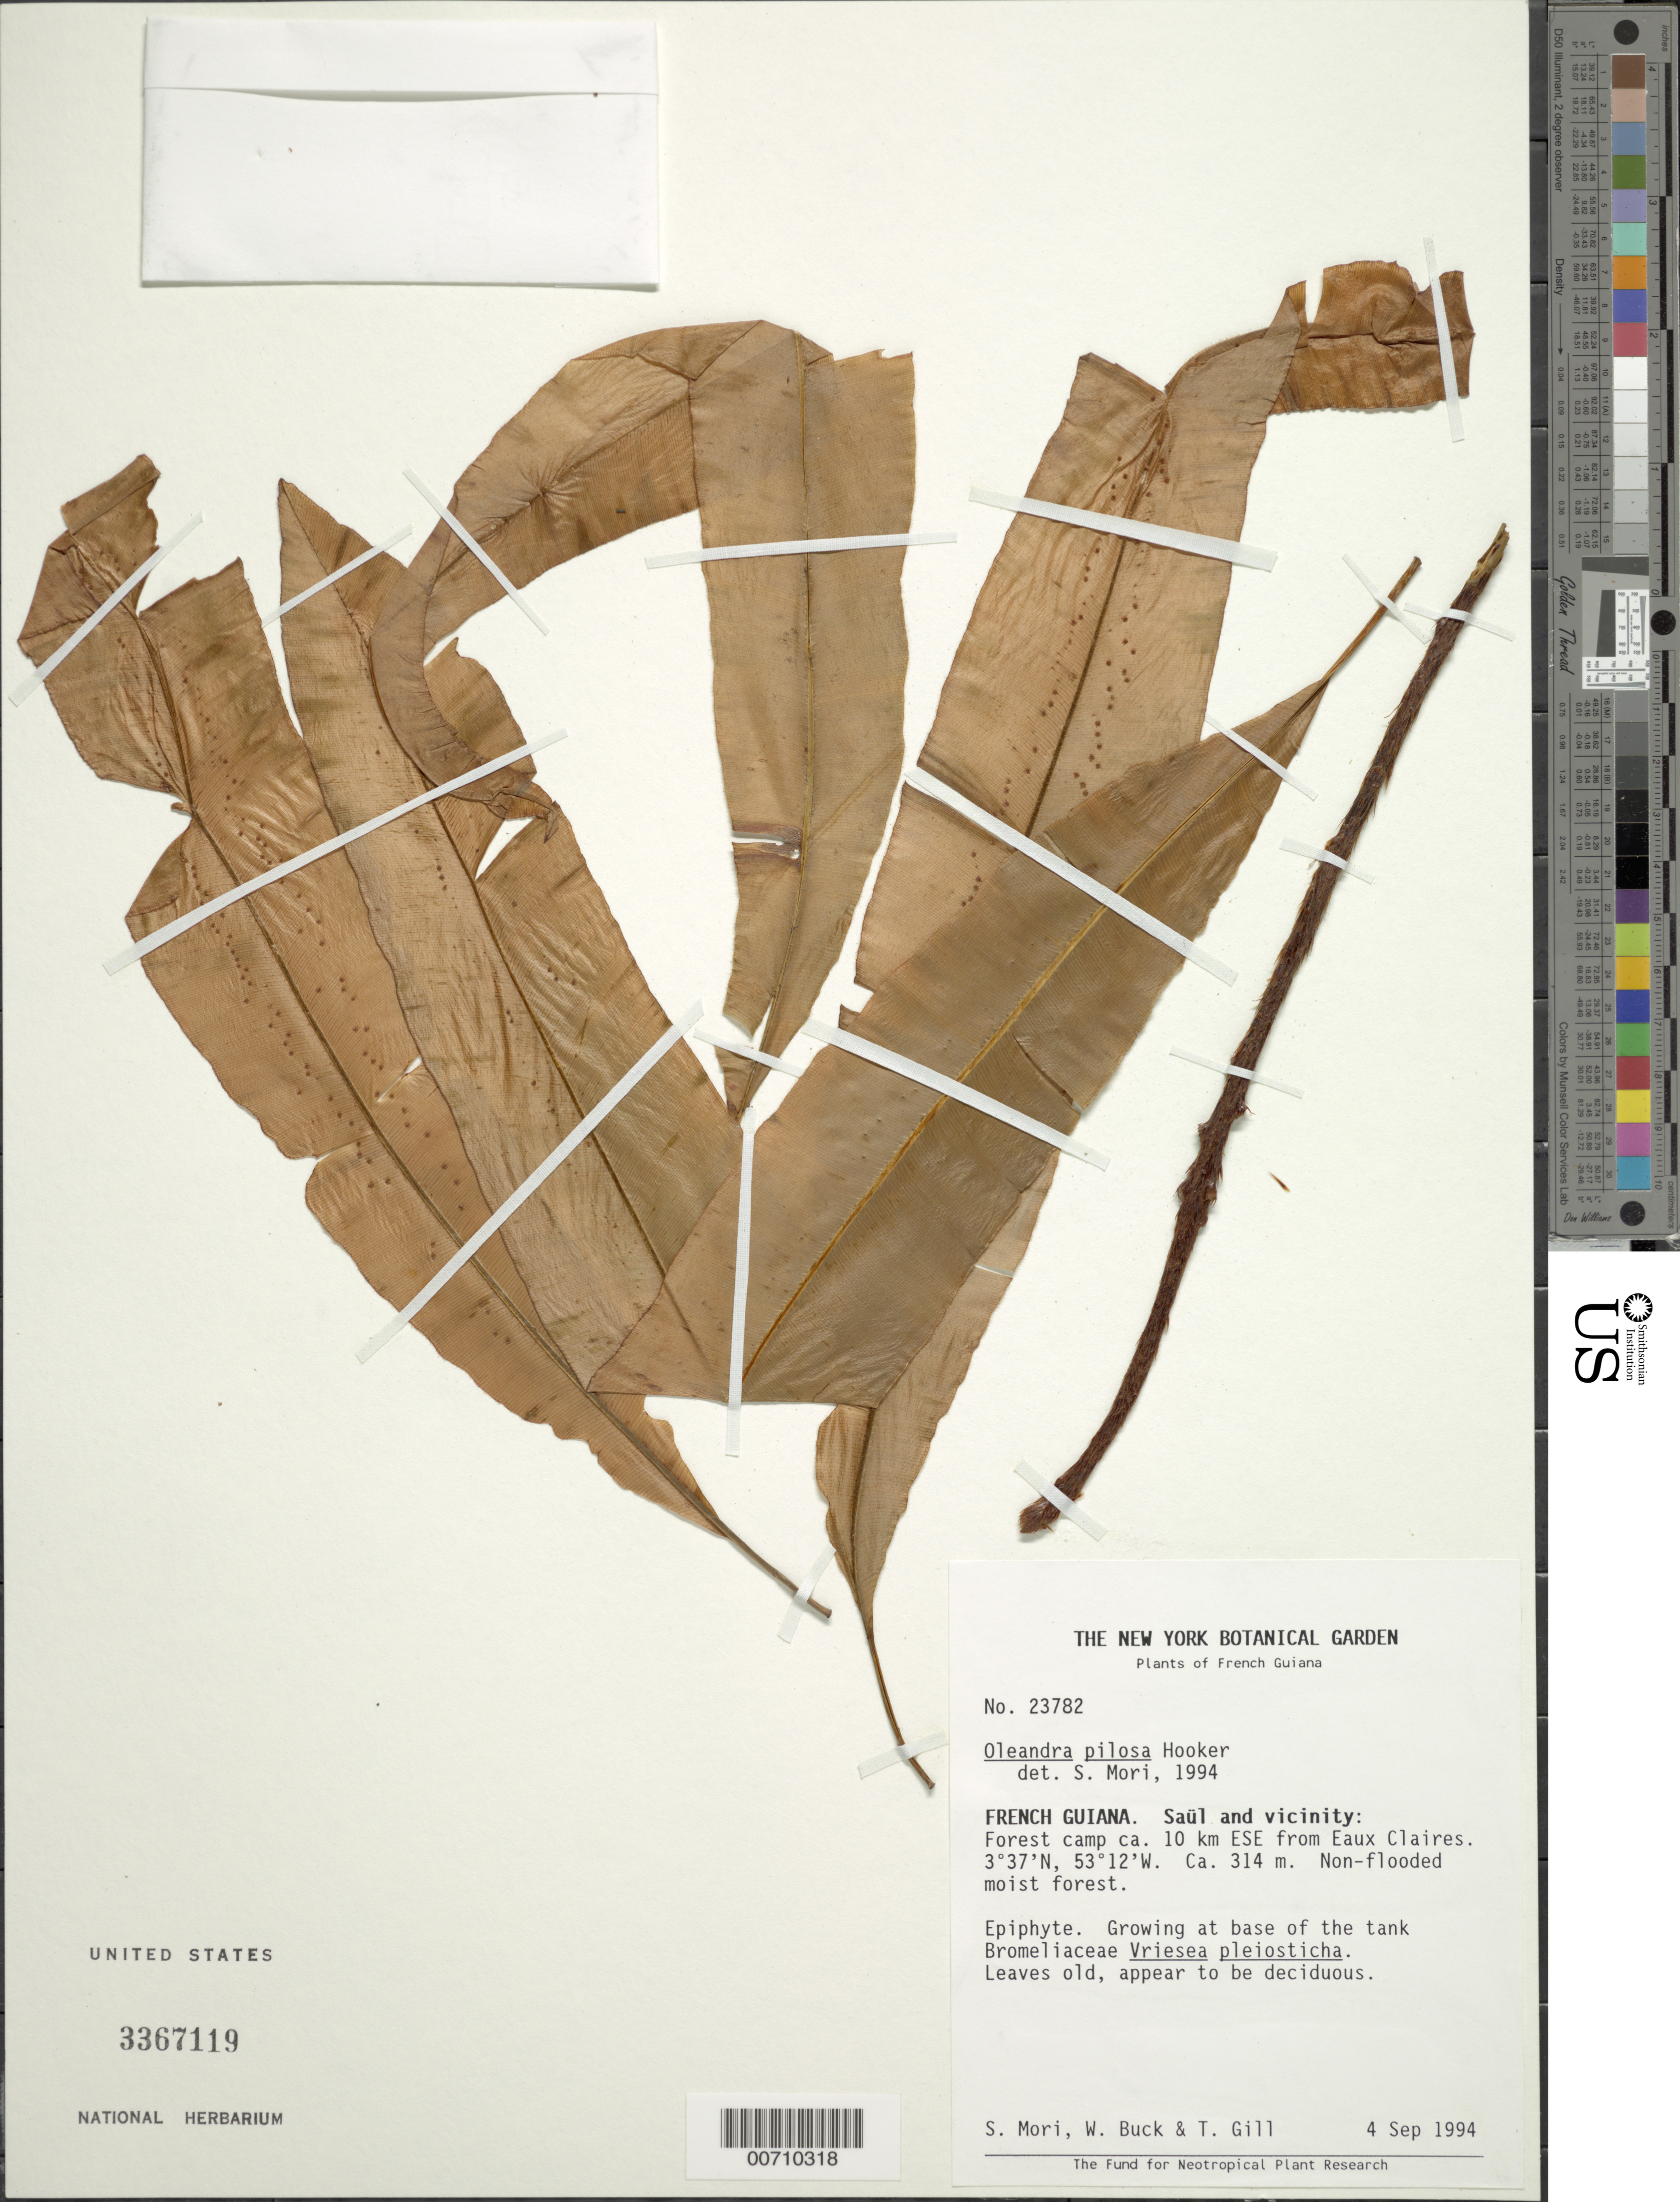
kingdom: Plantae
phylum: Tracheophyta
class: Polypodiopsida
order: Polypodiales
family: Oleandraceae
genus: Oleandra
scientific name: Oleandra pilosa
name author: Hook.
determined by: Mori, Scott A.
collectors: S. Mori, W. Buck & T. Gill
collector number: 23782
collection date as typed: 4-Sep-94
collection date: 1994-09-04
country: French Guiana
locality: Saül and vic., ca. 10 km ESE of Eaux Claires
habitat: Non-flooded moist forest. Growing at base of the tank Bromeliaceae Vriesea pleiosticha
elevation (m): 314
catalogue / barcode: US 3367119